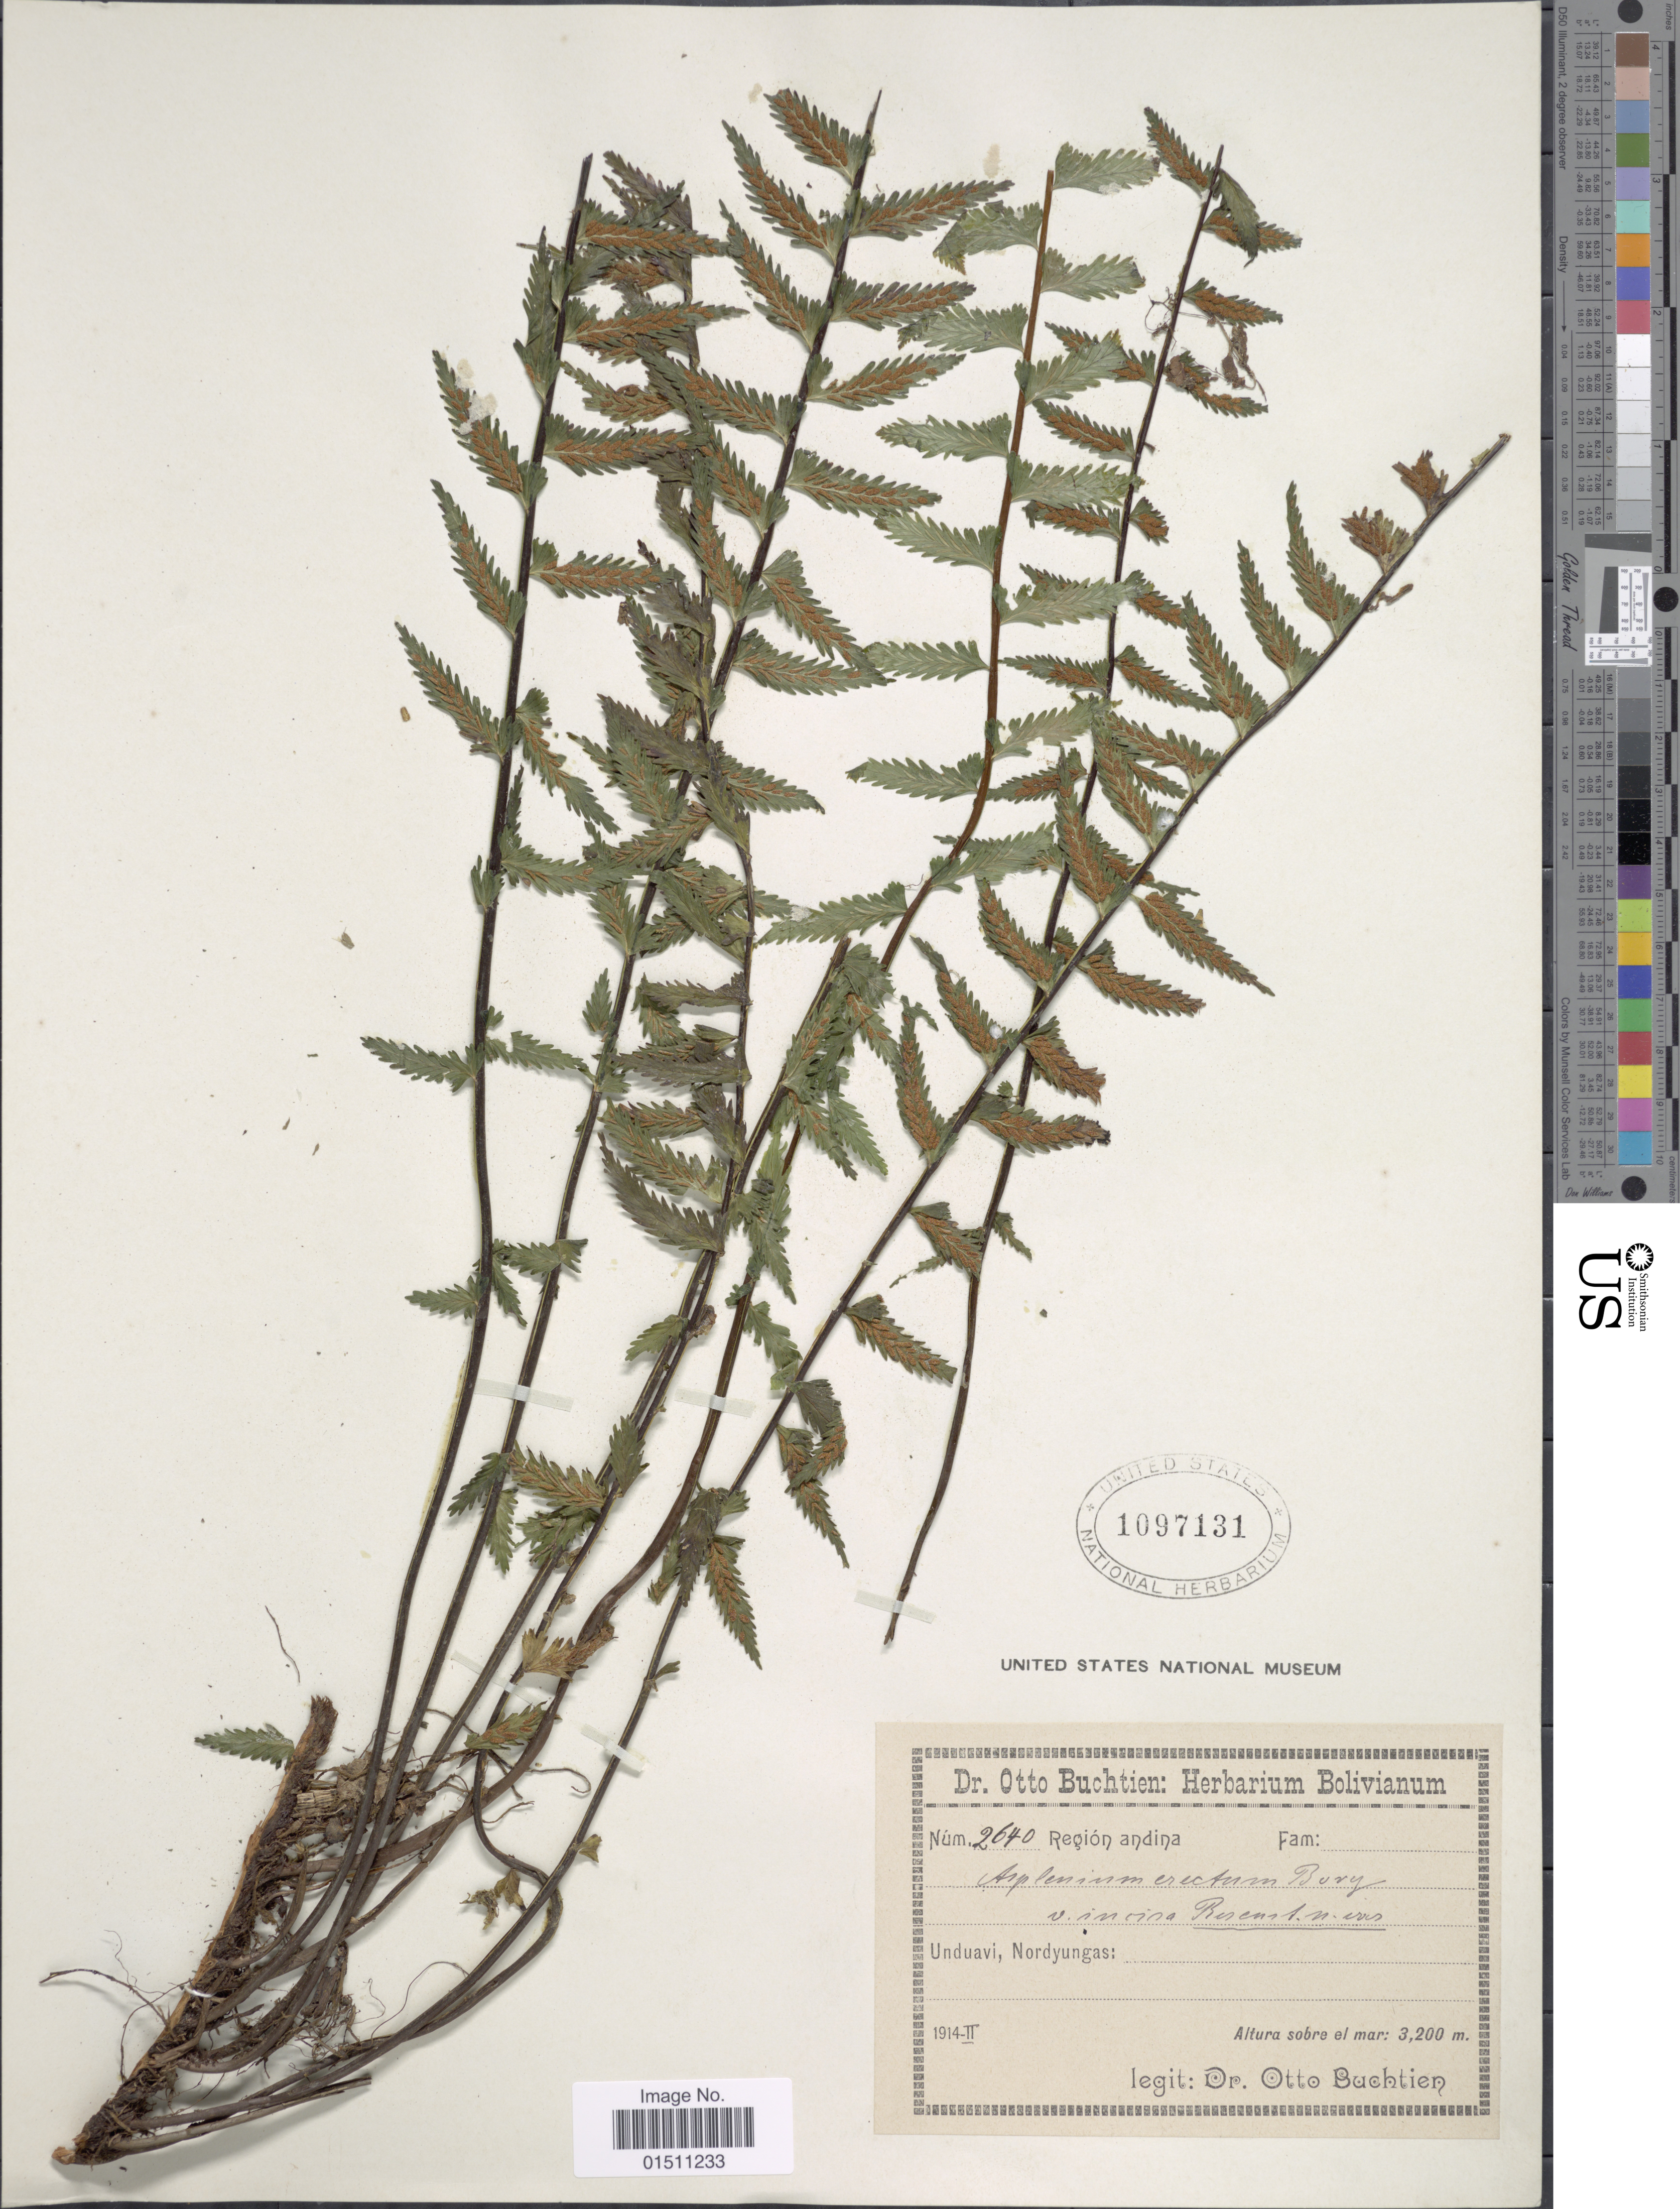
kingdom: Plantae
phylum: Tracheophyta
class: Polypodiopsida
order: Polypodiales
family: Aspleniaceae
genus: Asplenium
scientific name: Asplenium harpeodes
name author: Kunze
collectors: O. Buchtien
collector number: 2640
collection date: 1914-02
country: Bolivia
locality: Bolivia, Andina, Unduavi, Nordyungas.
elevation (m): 3200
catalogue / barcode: US 1097131